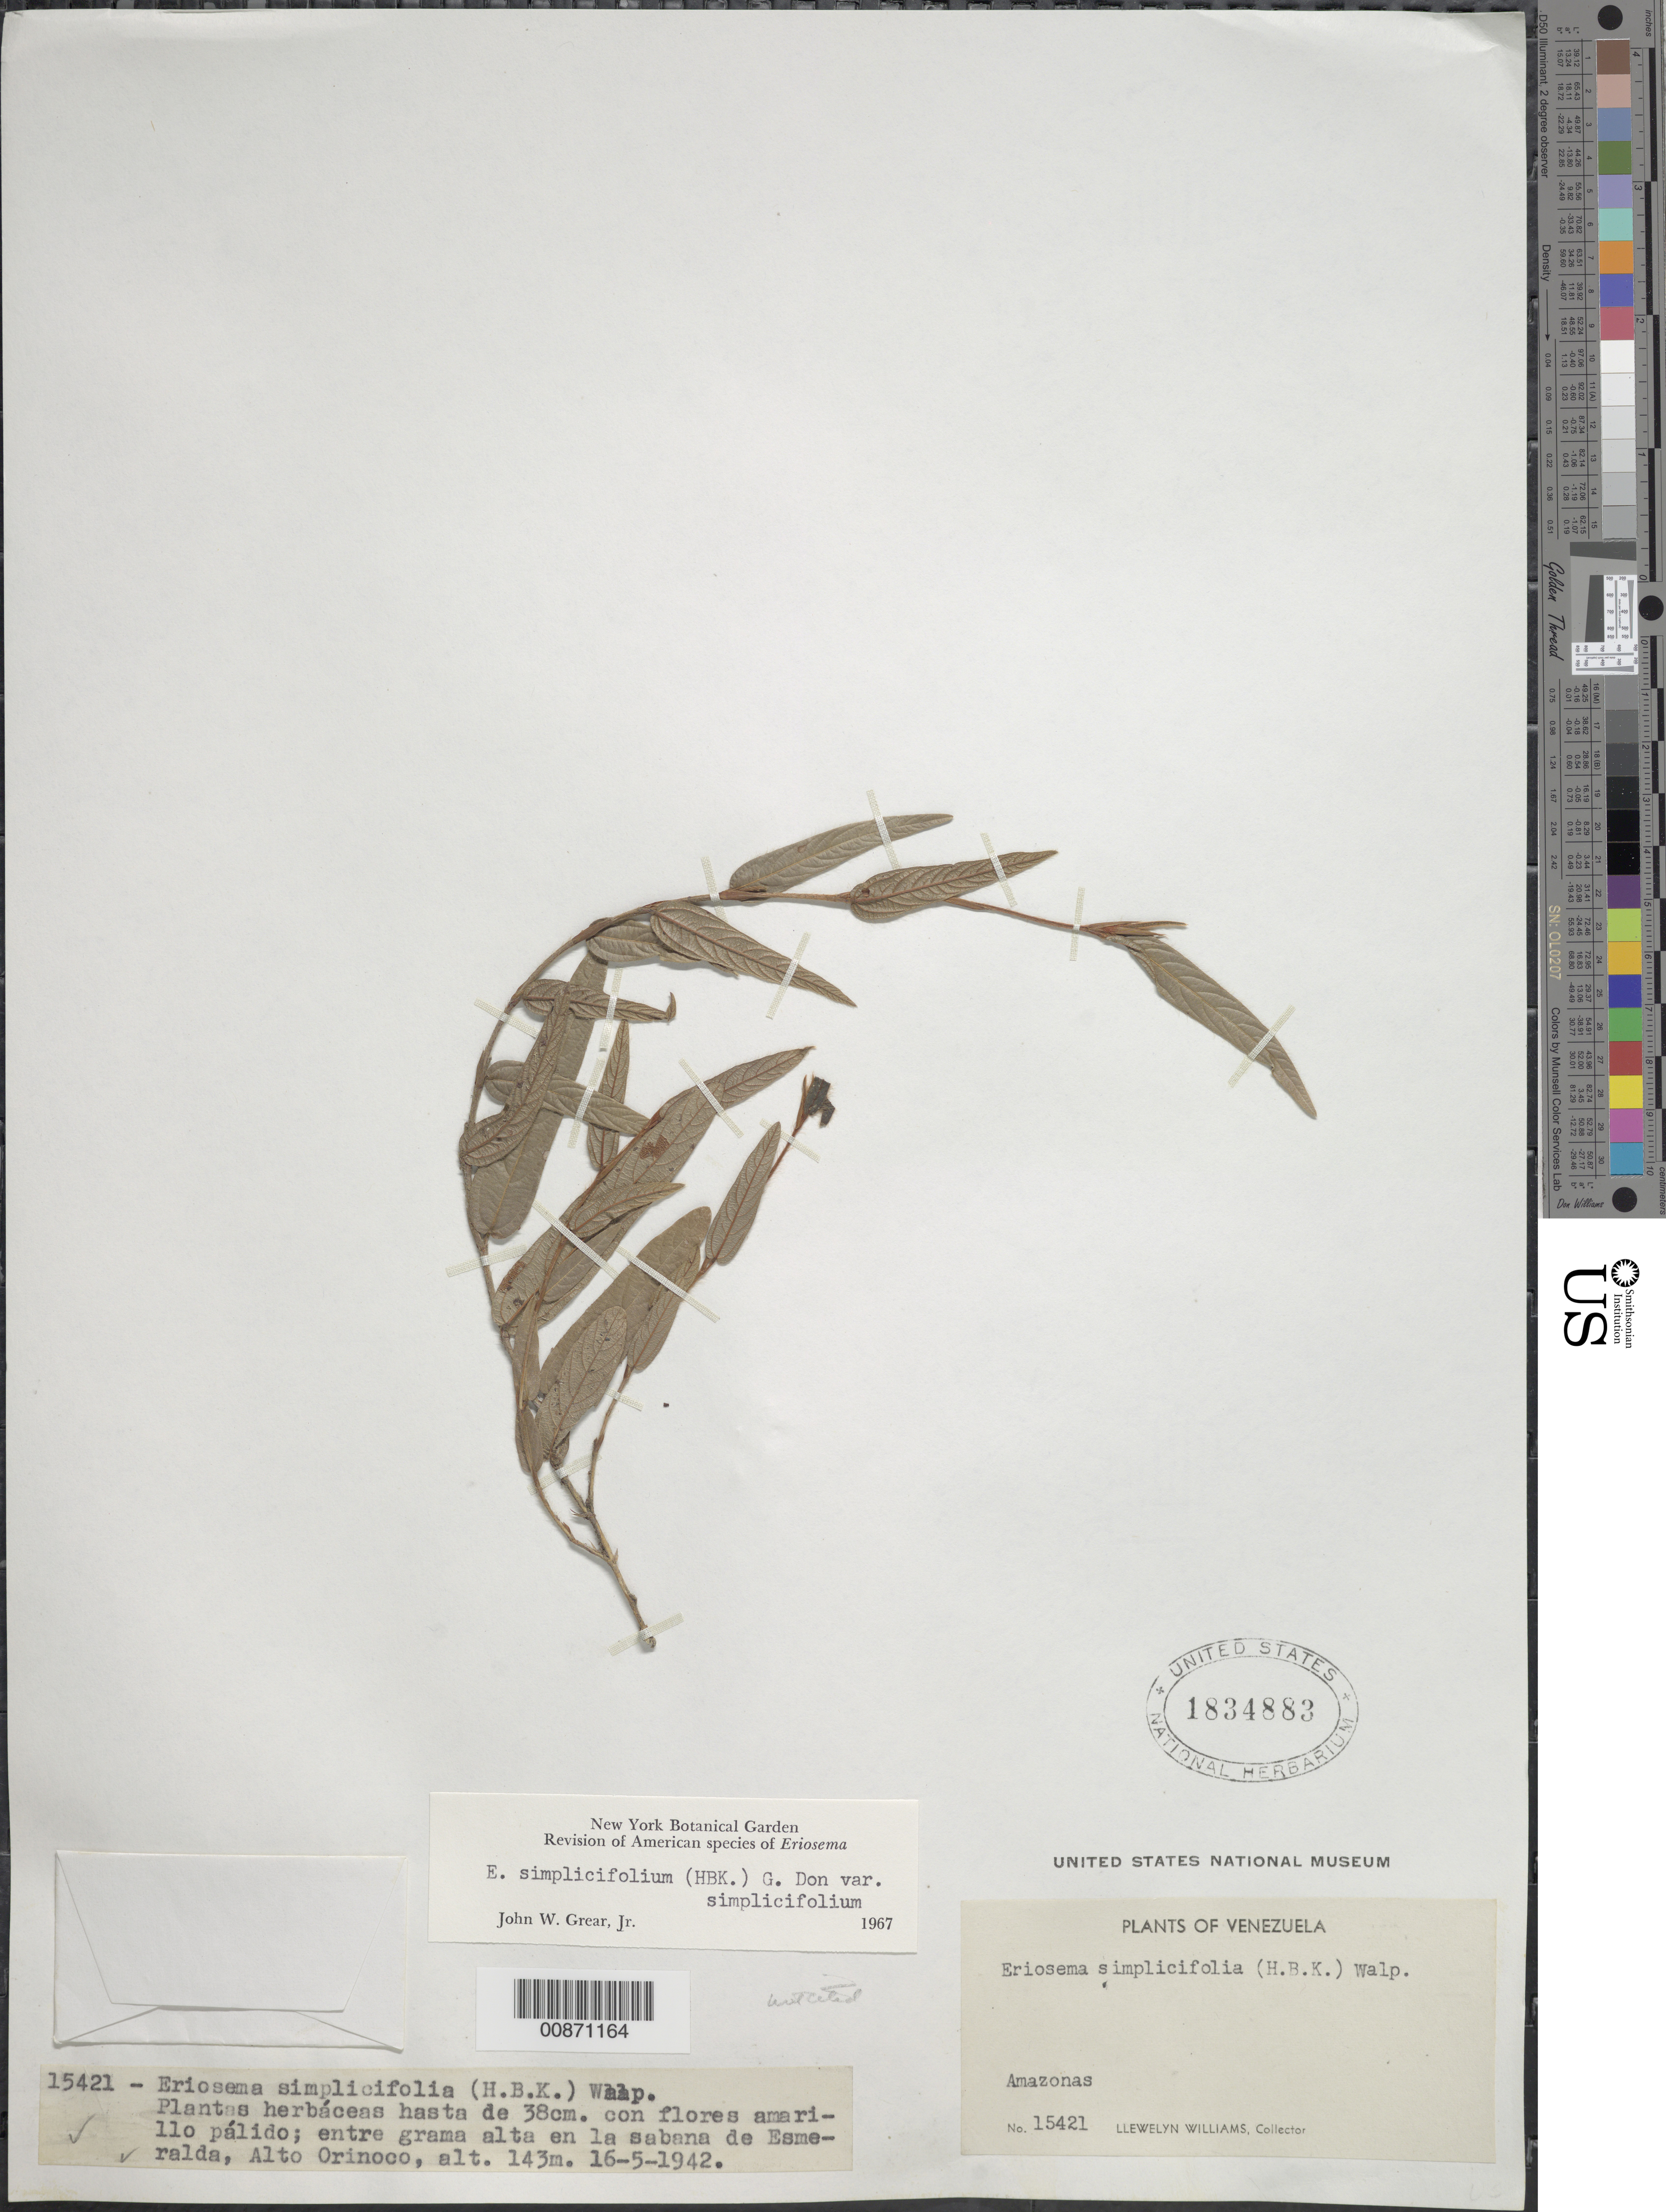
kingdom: Plantae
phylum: Tracheophyta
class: Magnoliopsida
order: Fabales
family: Fabaceae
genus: Eriosema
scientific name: Eriosema simplicifolium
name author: (Kunth) G. Don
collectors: Ll. Williams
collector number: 15421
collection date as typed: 16-May-42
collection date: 1942-05-16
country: Venezuela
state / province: Amazonas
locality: Esmeralda, Alto Orinoco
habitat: Entre grama alta en la sabana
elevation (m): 143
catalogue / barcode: US 1834883